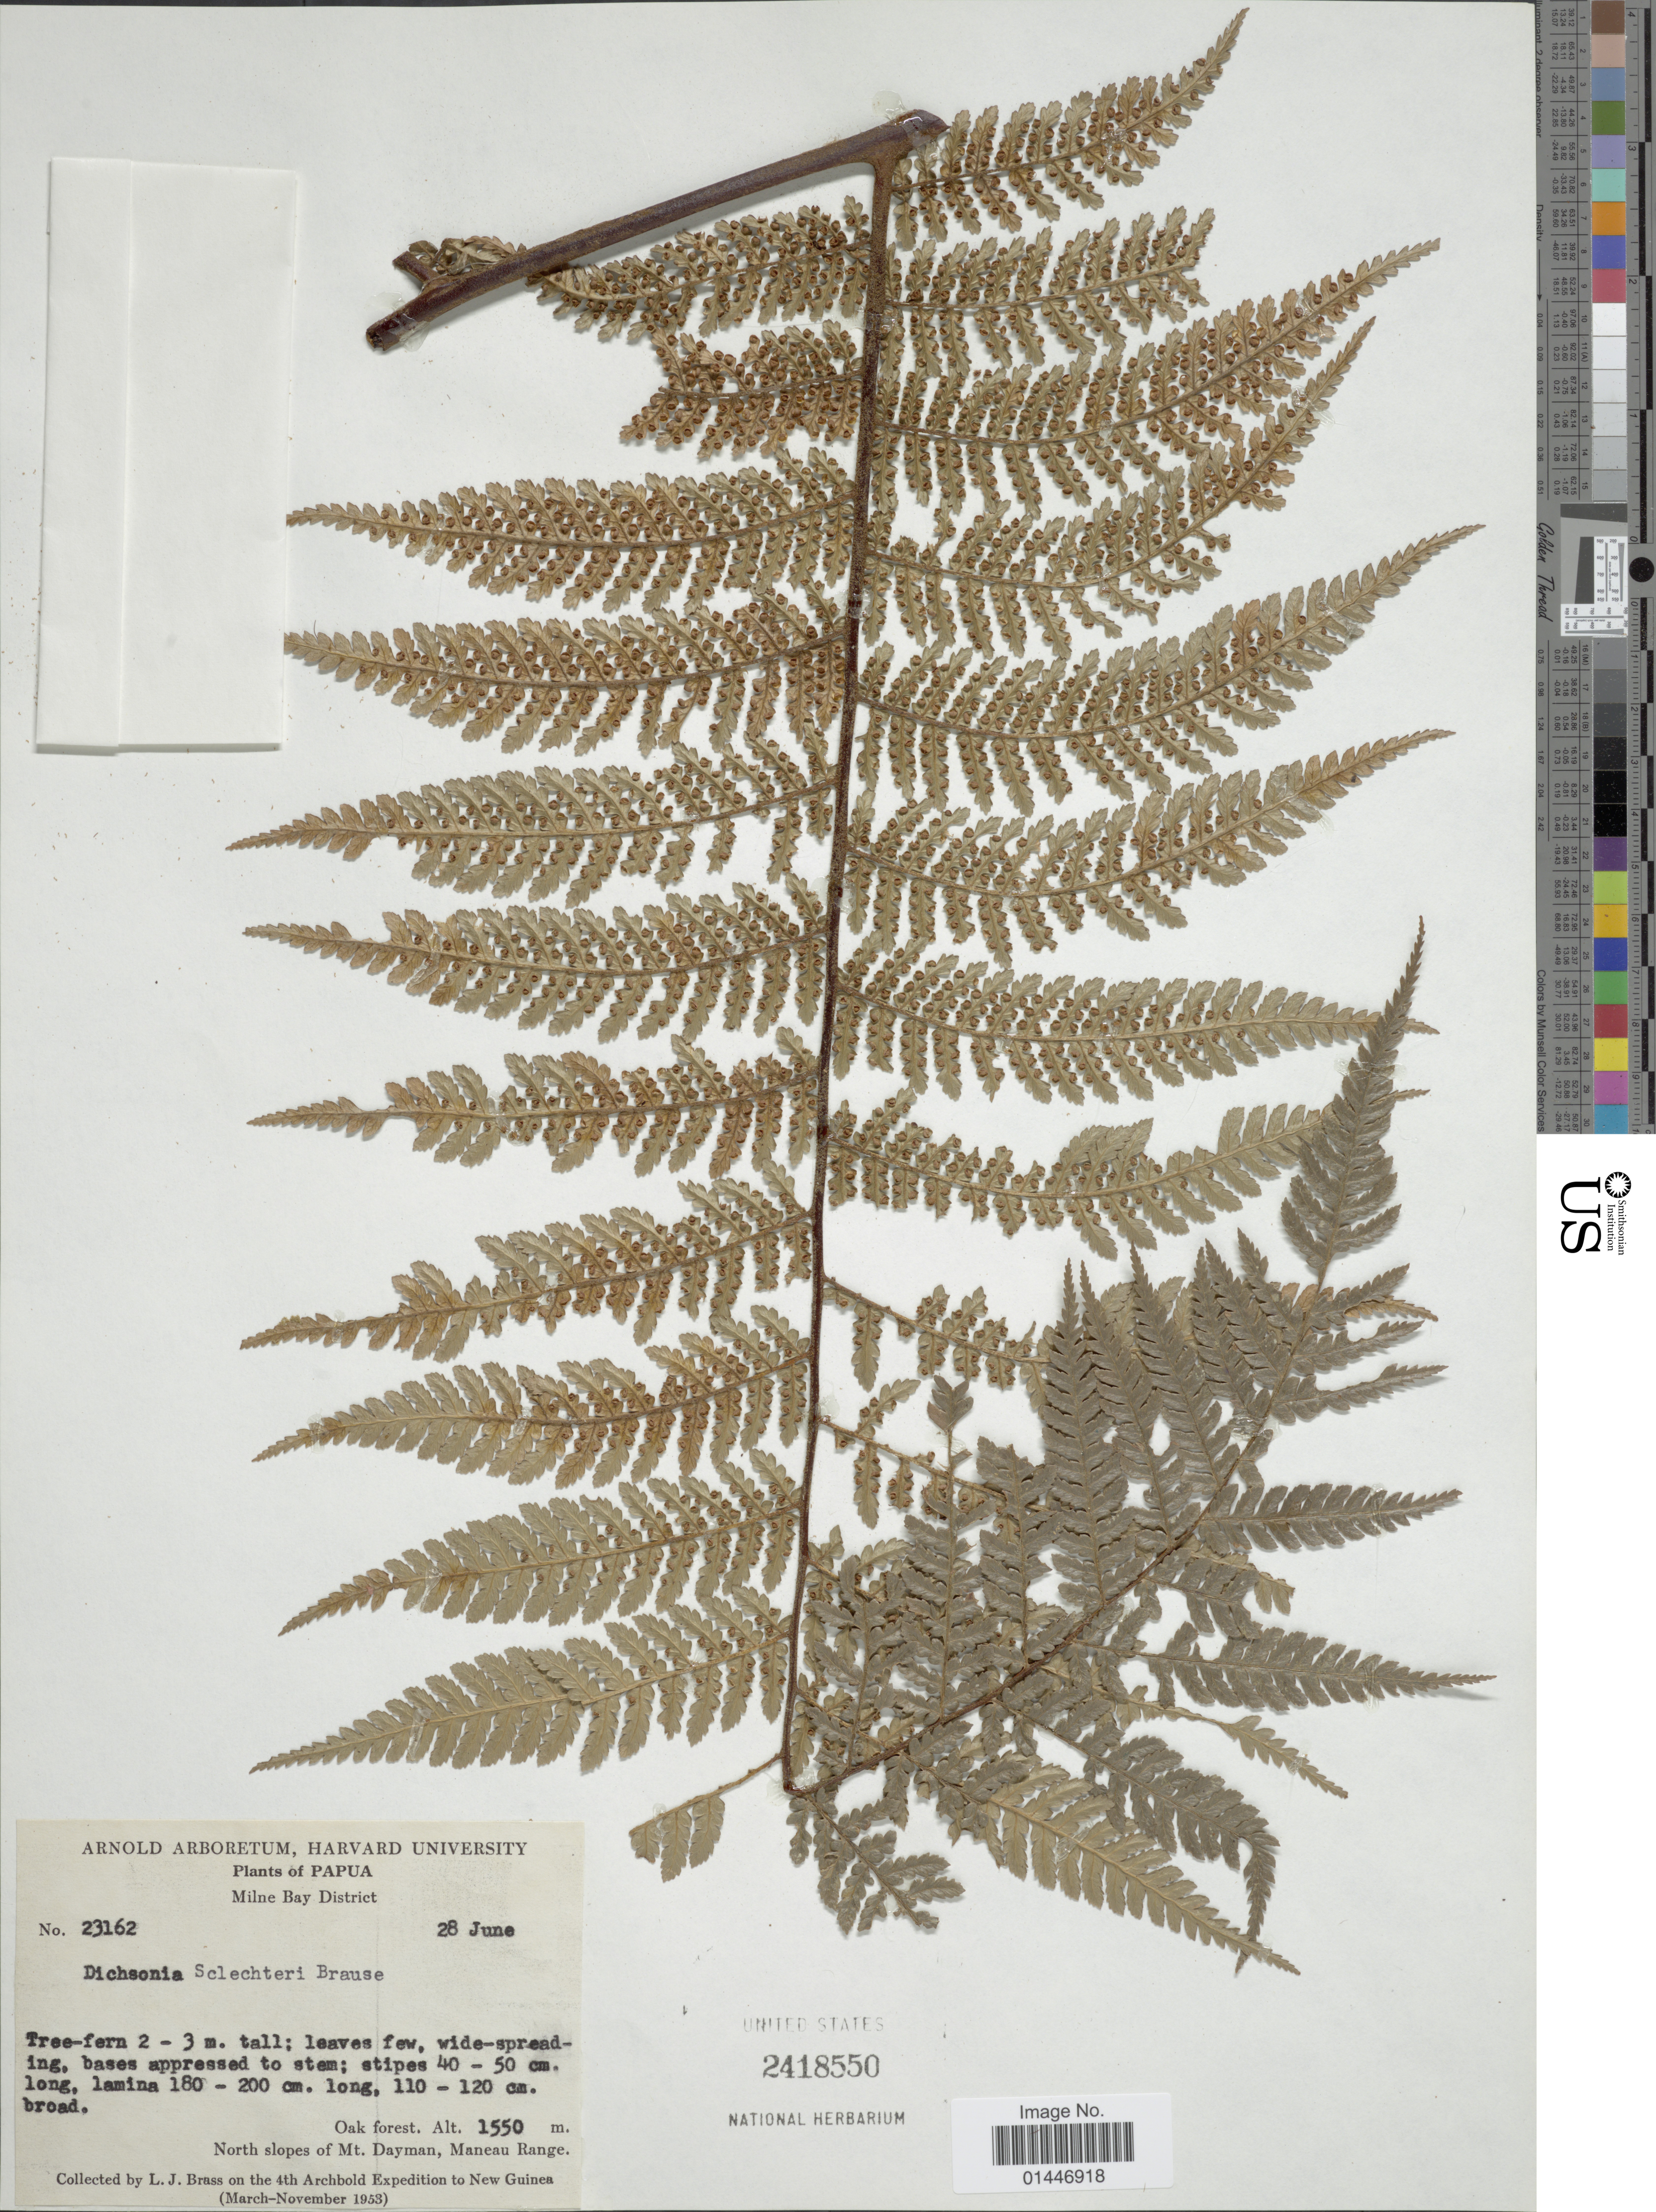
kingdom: Plantae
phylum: Tracheophyta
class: Polypodiopsida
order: Cyatheales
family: Dicksoniaceae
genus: Dicksonia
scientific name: Dicksonia sciurus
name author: C. Chr.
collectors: L. J. Brass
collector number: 23162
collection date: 1953-06-28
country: Papua New Guinea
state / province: Milne Bay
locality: Milne Bay District. Oak Forest. North slopes of Mt. Dayman, Maneau Range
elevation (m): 1550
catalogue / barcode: US 2418550